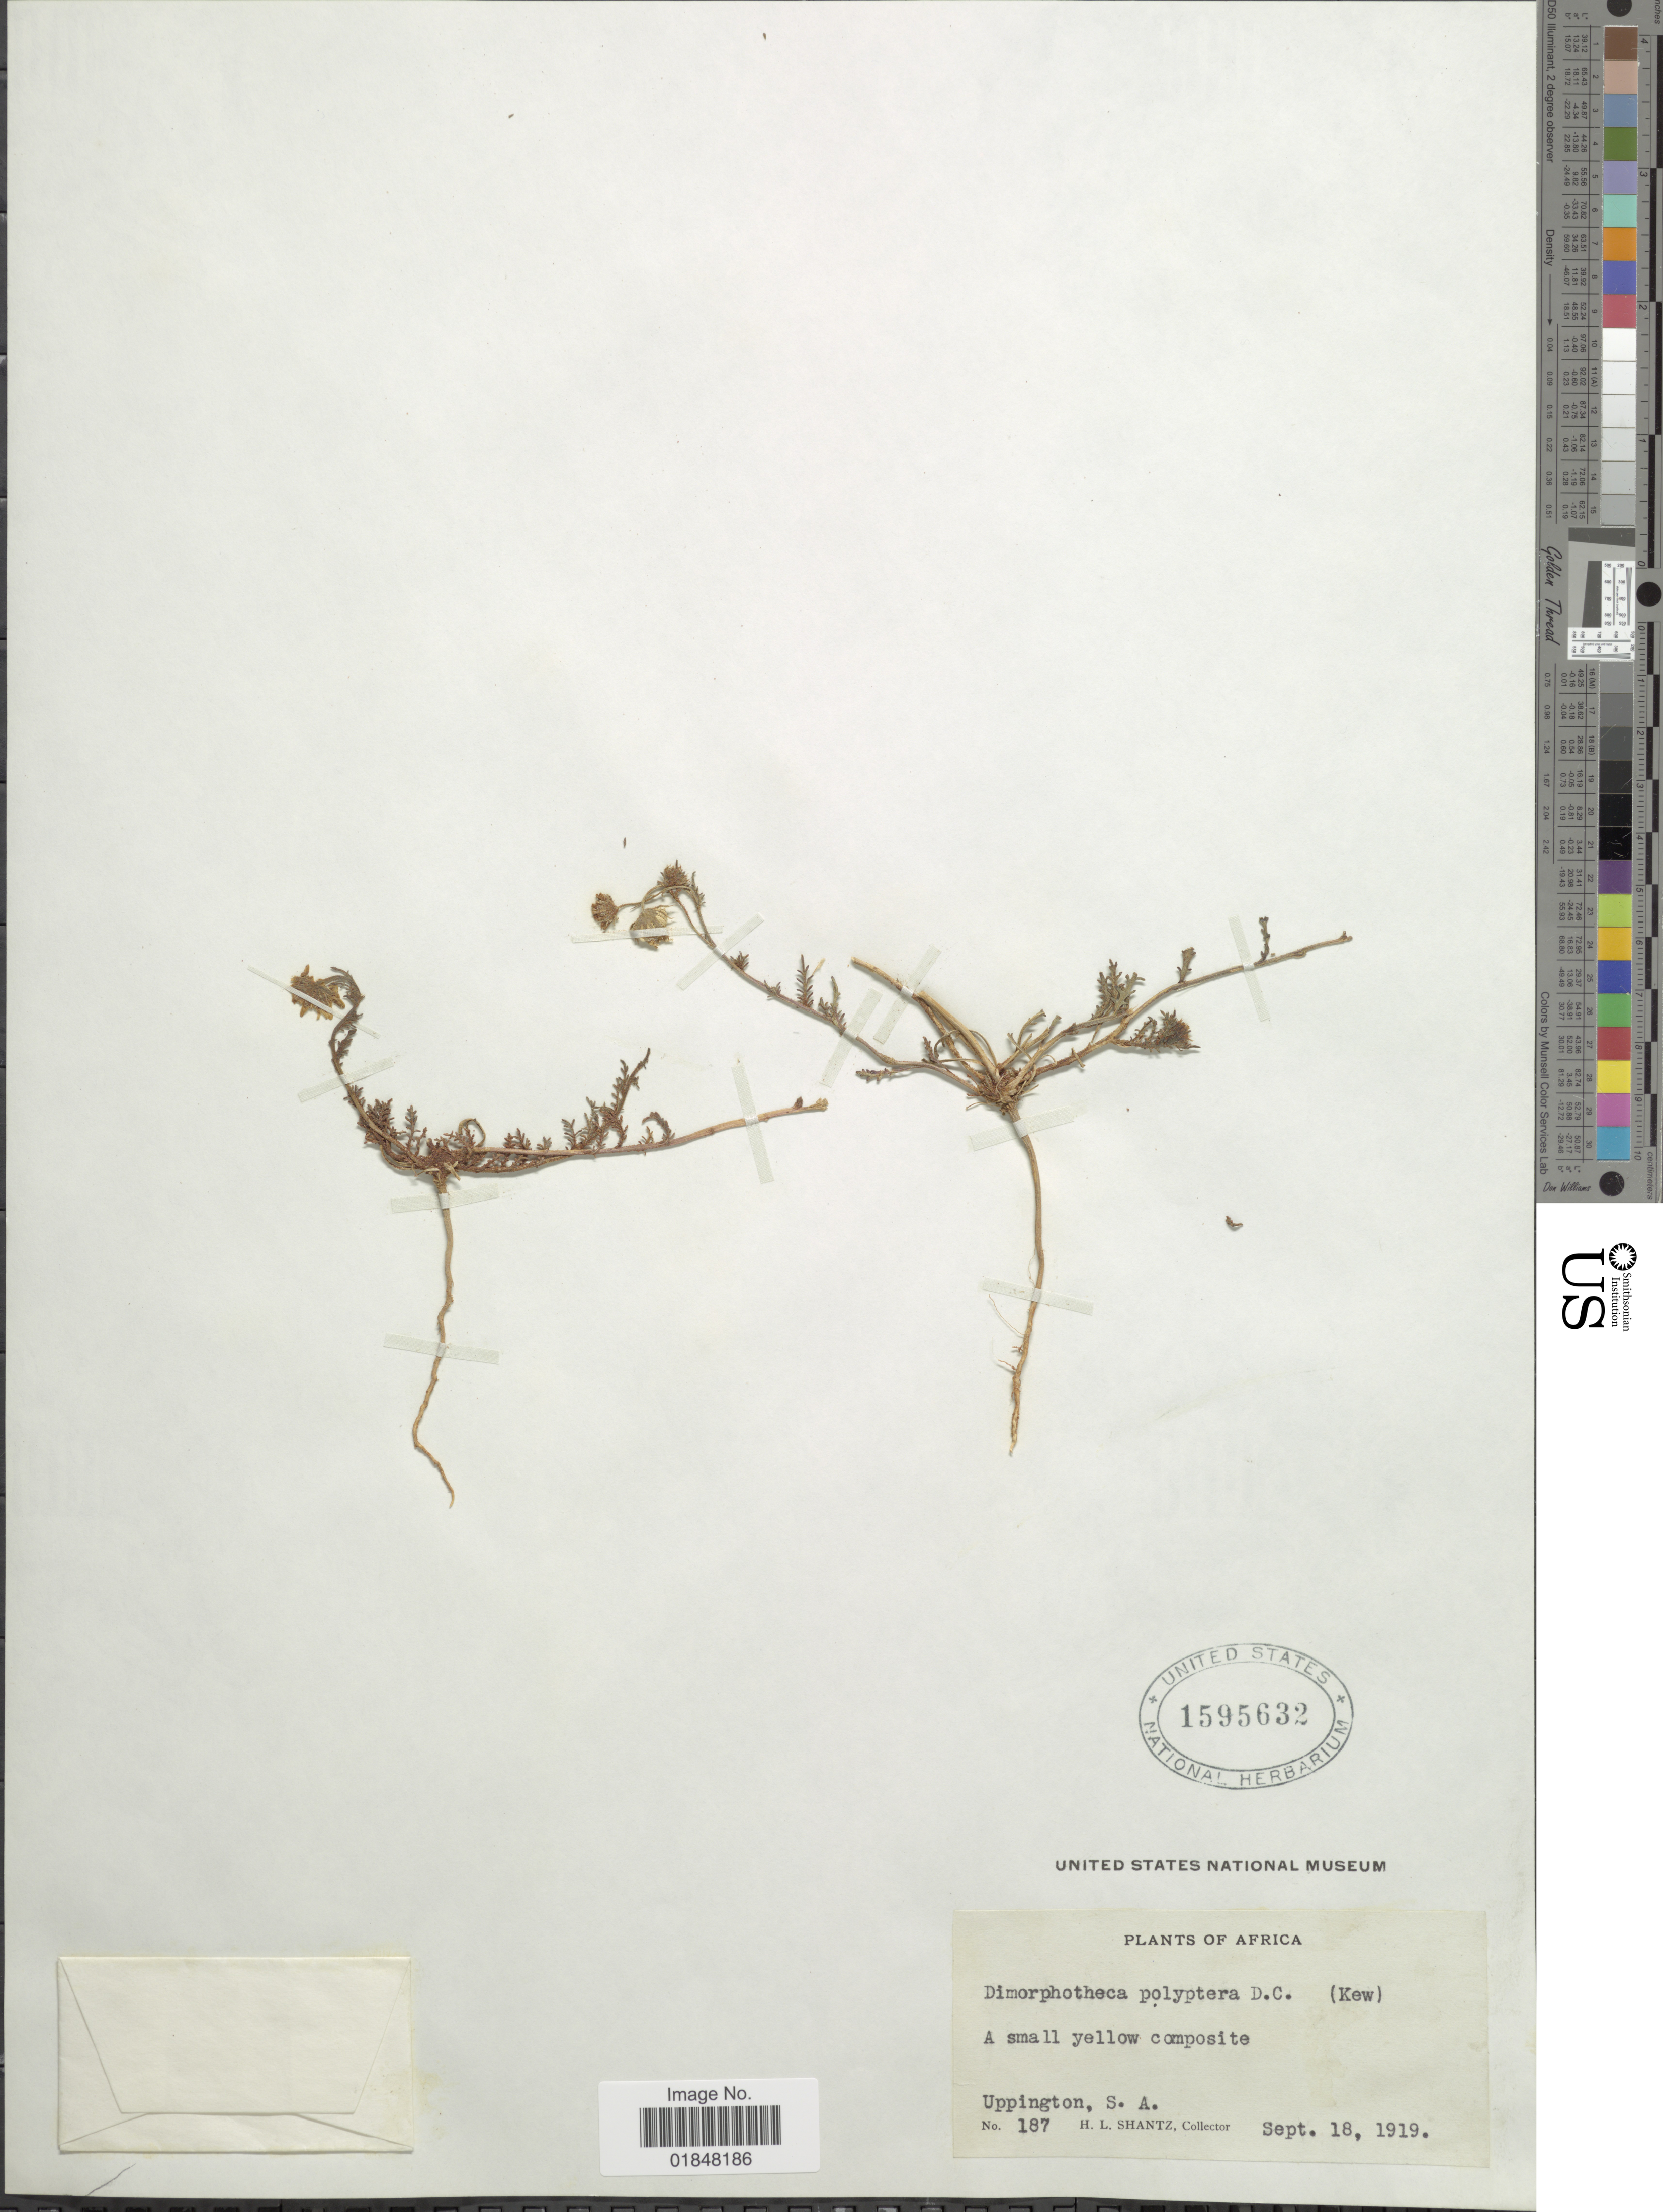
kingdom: Plantae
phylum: Tracheophyta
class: Magnoliopsida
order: Asterales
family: Asteraceae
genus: Osteospermum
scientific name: Osteospermum polypterum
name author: (DC.) Sadler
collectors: H. Shantz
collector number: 187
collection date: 1919-09-18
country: South Africa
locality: Uppington, S. A.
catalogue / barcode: US 1595632